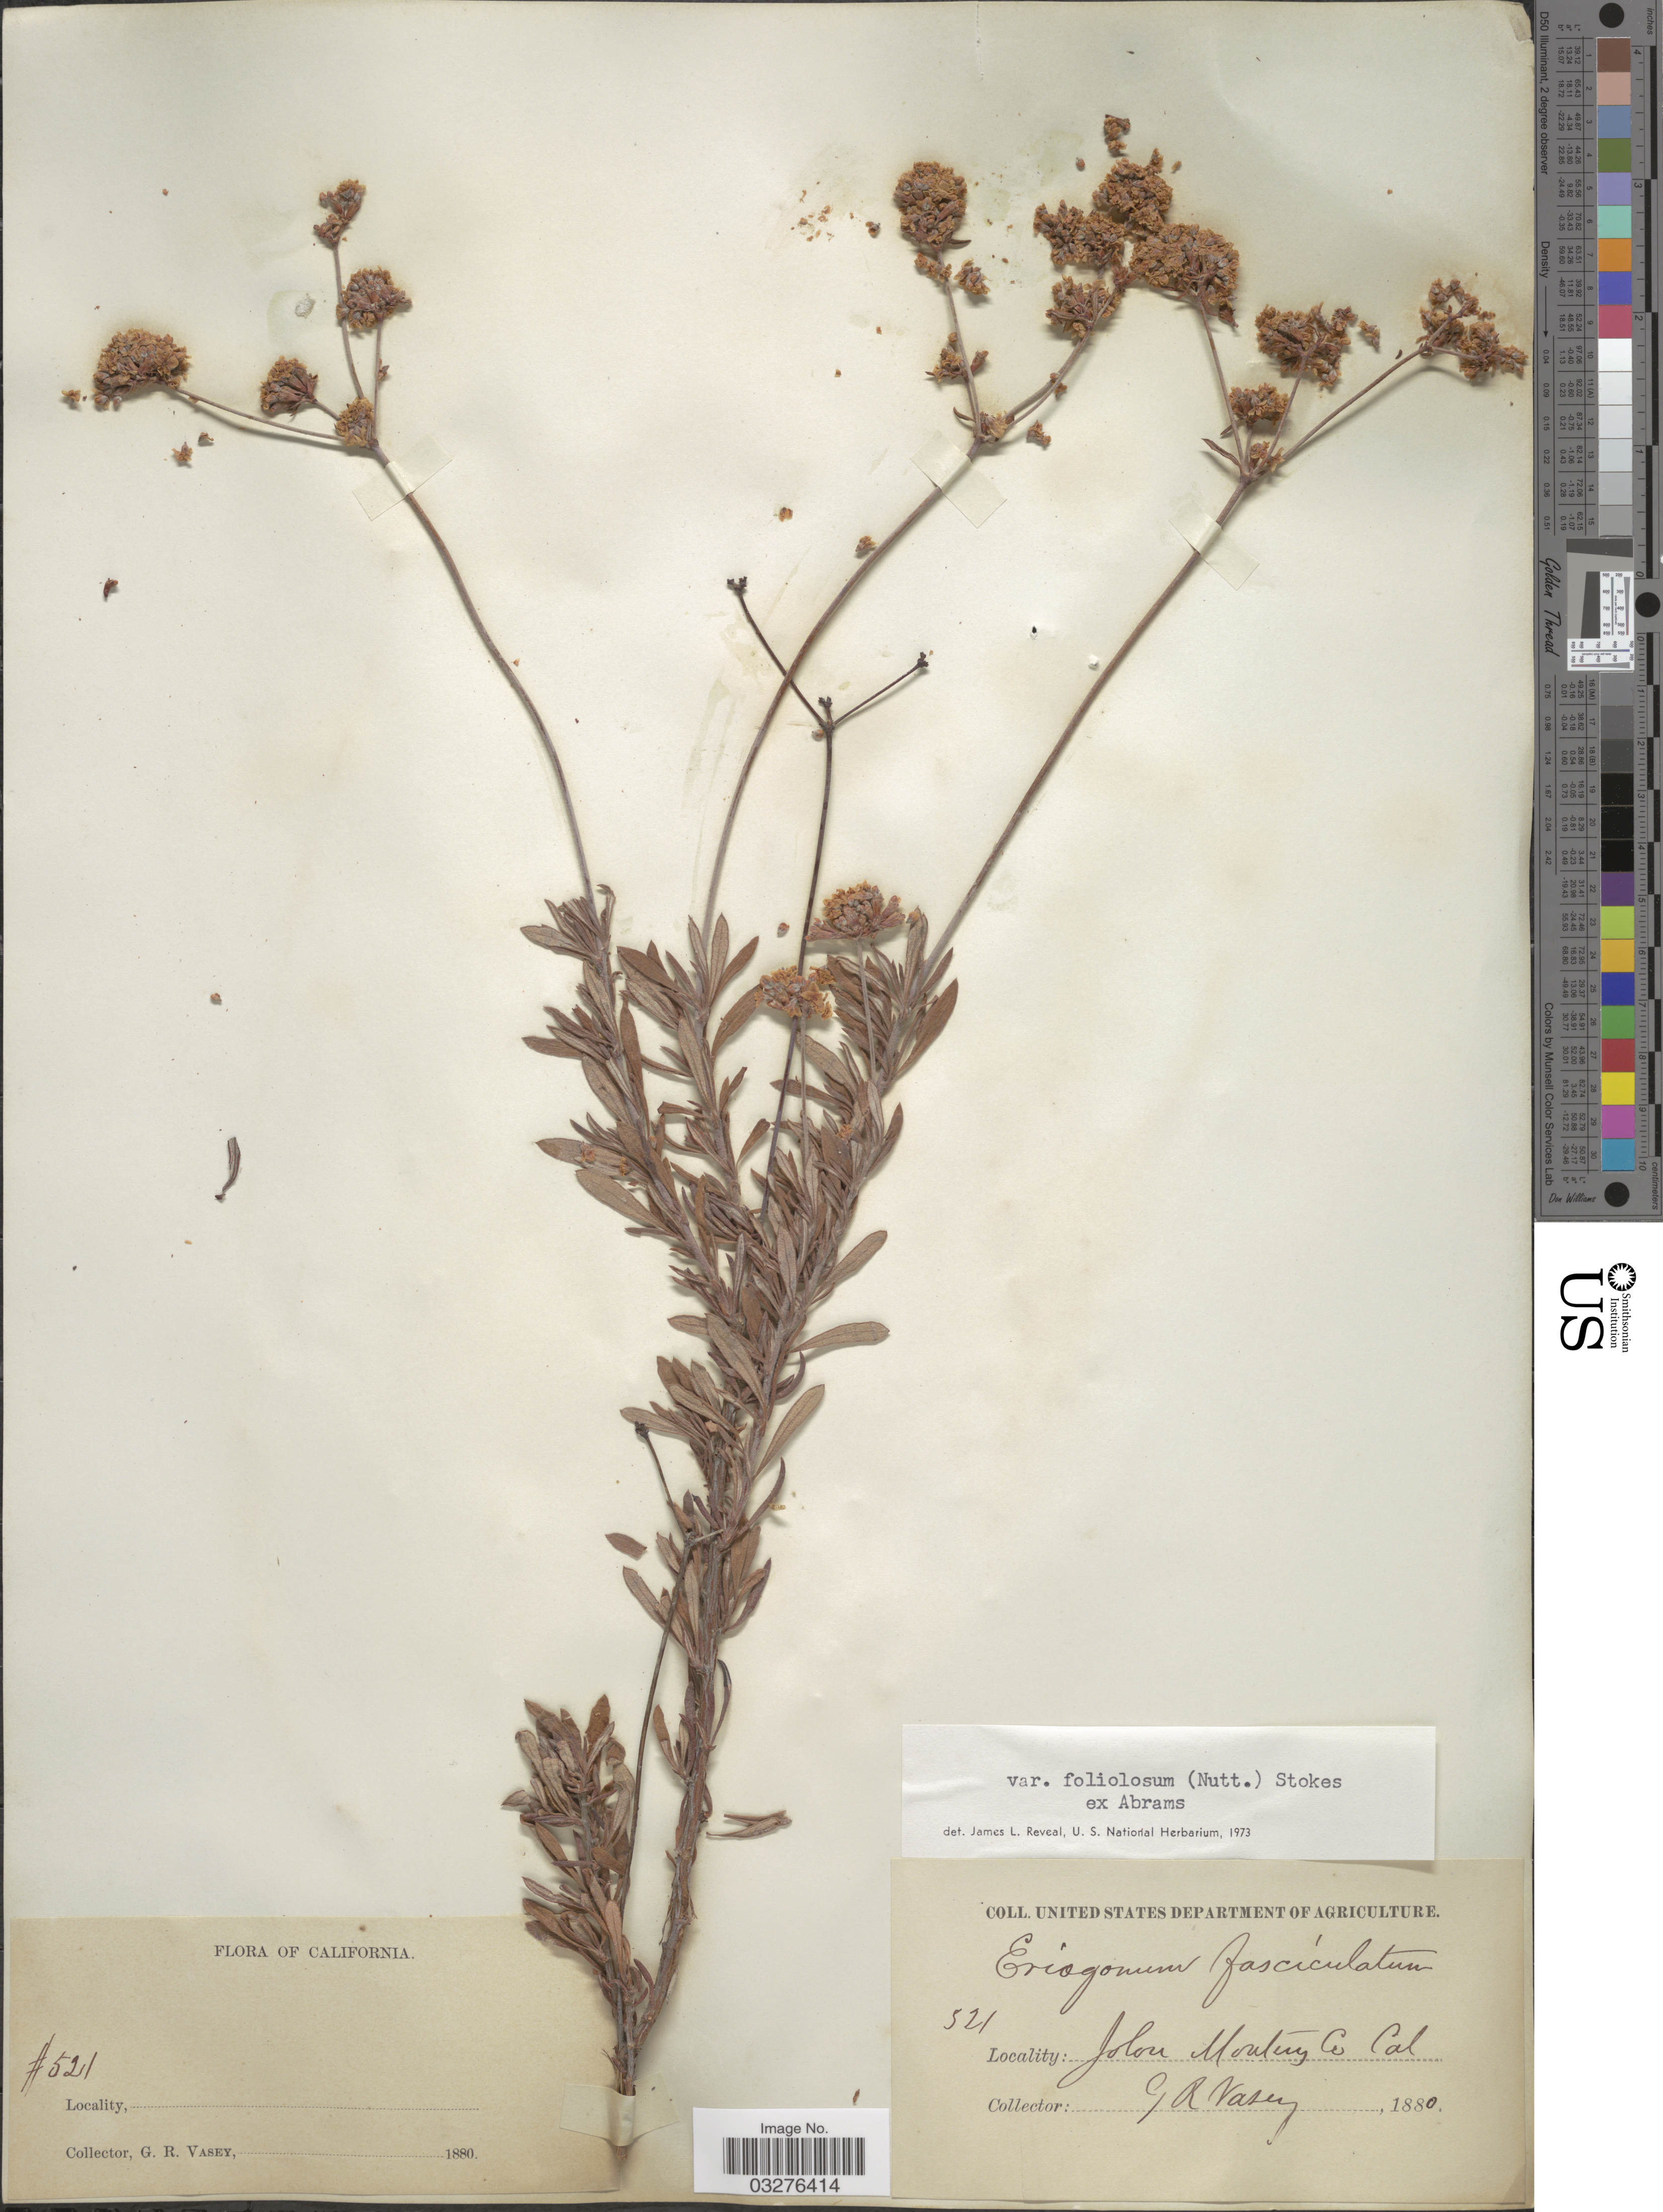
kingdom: Plantae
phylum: Tracheophyta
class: Magnoliopsida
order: Caryophyllales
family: Polygonaceae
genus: Eriogonum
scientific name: Eriogonum fasciculatum var. foliolosum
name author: (Nutt.) S. Stokes ex Abrams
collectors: G. R. Vasey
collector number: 521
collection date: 1880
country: United States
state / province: California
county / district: Monterey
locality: Jolon, Monterey Co.